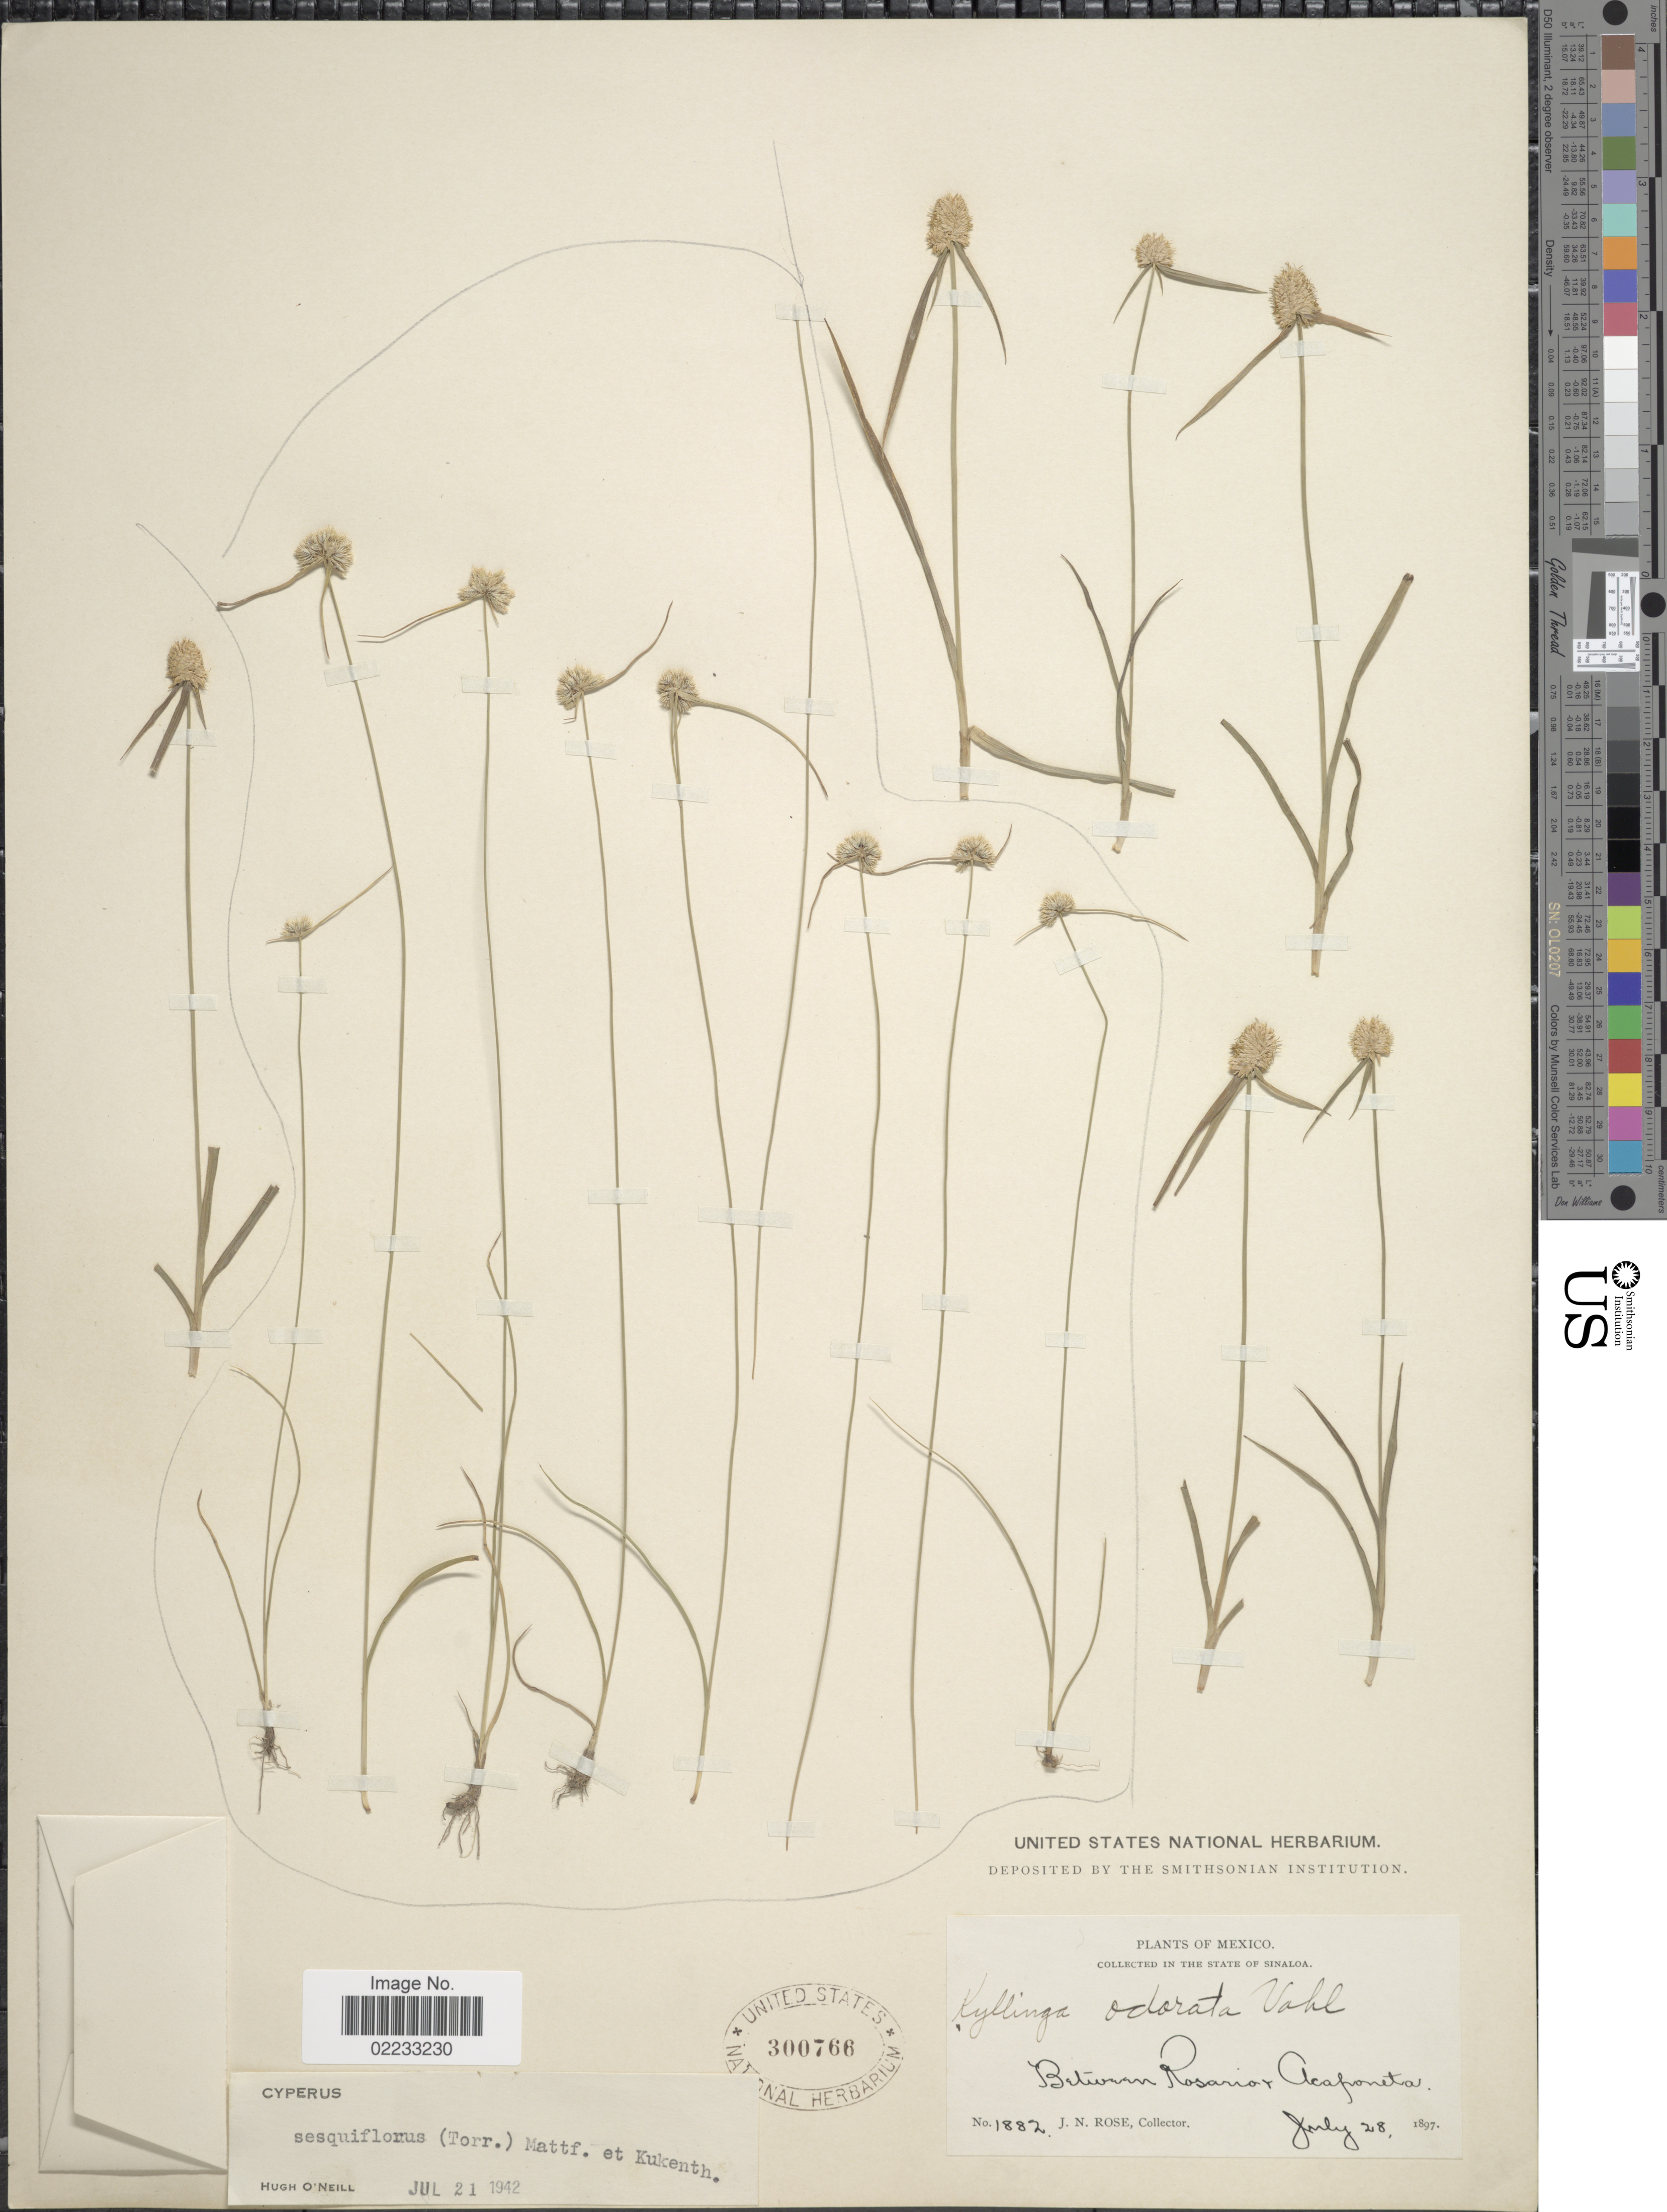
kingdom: Plantae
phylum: Tracheophyta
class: Liliopsida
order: Poales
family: Cyperaceae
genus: Cyperus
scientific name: Cyperus sesquiflorus subsp. sesquiflorus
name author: (Torr.) Mattf. & Kük.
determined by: Strong, Mark T., (BOT), Smithsonian Institution - National Museum of Natural History (UNITED STATES)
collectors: J. N. Rose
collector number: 1882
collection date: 1897-07-28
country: Mexico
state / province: Sinaloa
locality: Between Rosario Acaponeta.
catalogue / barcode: US 300766